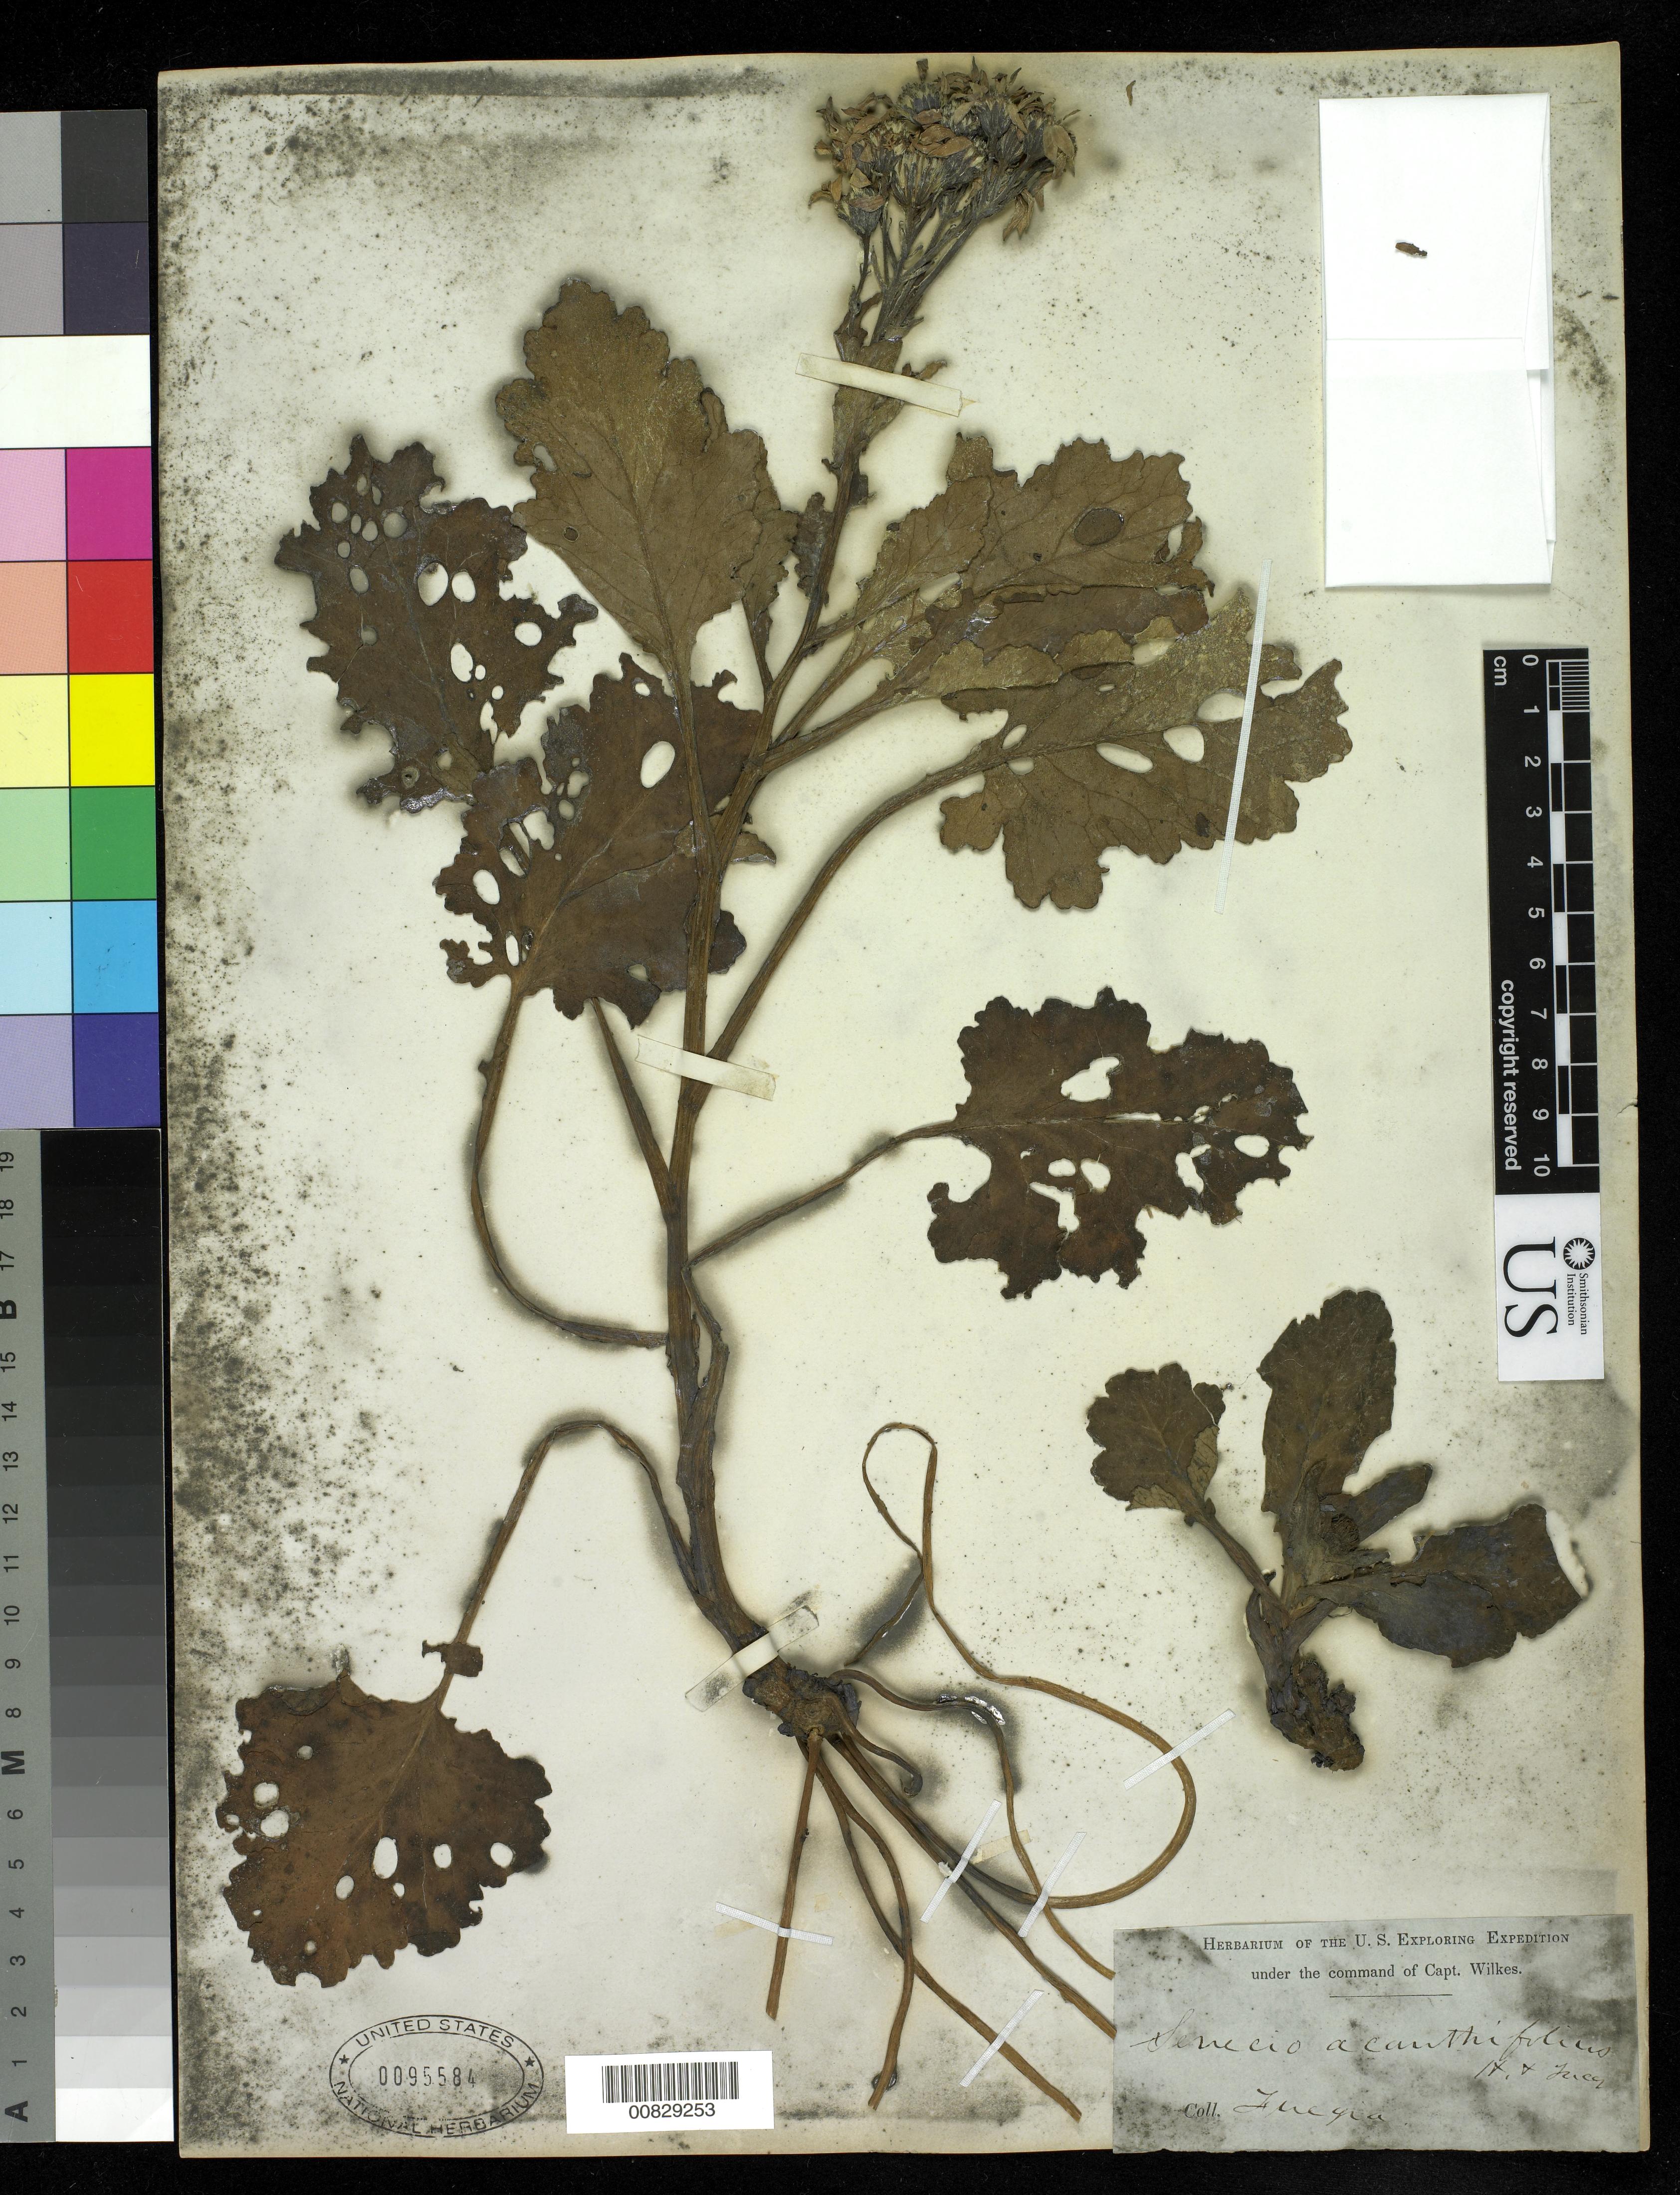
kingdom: Plantae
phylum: Tracheophyta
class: Magnoliopsida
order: Asterales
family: Asteraceae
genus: Senecio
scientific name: Senecio acanthifolius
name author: Hombr. & Jacquinot ex Decne.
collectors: Wilkes Explor. Exped.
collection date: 1838/1842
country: Argentina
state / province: Tierra del Fuego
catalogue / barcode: US 95584